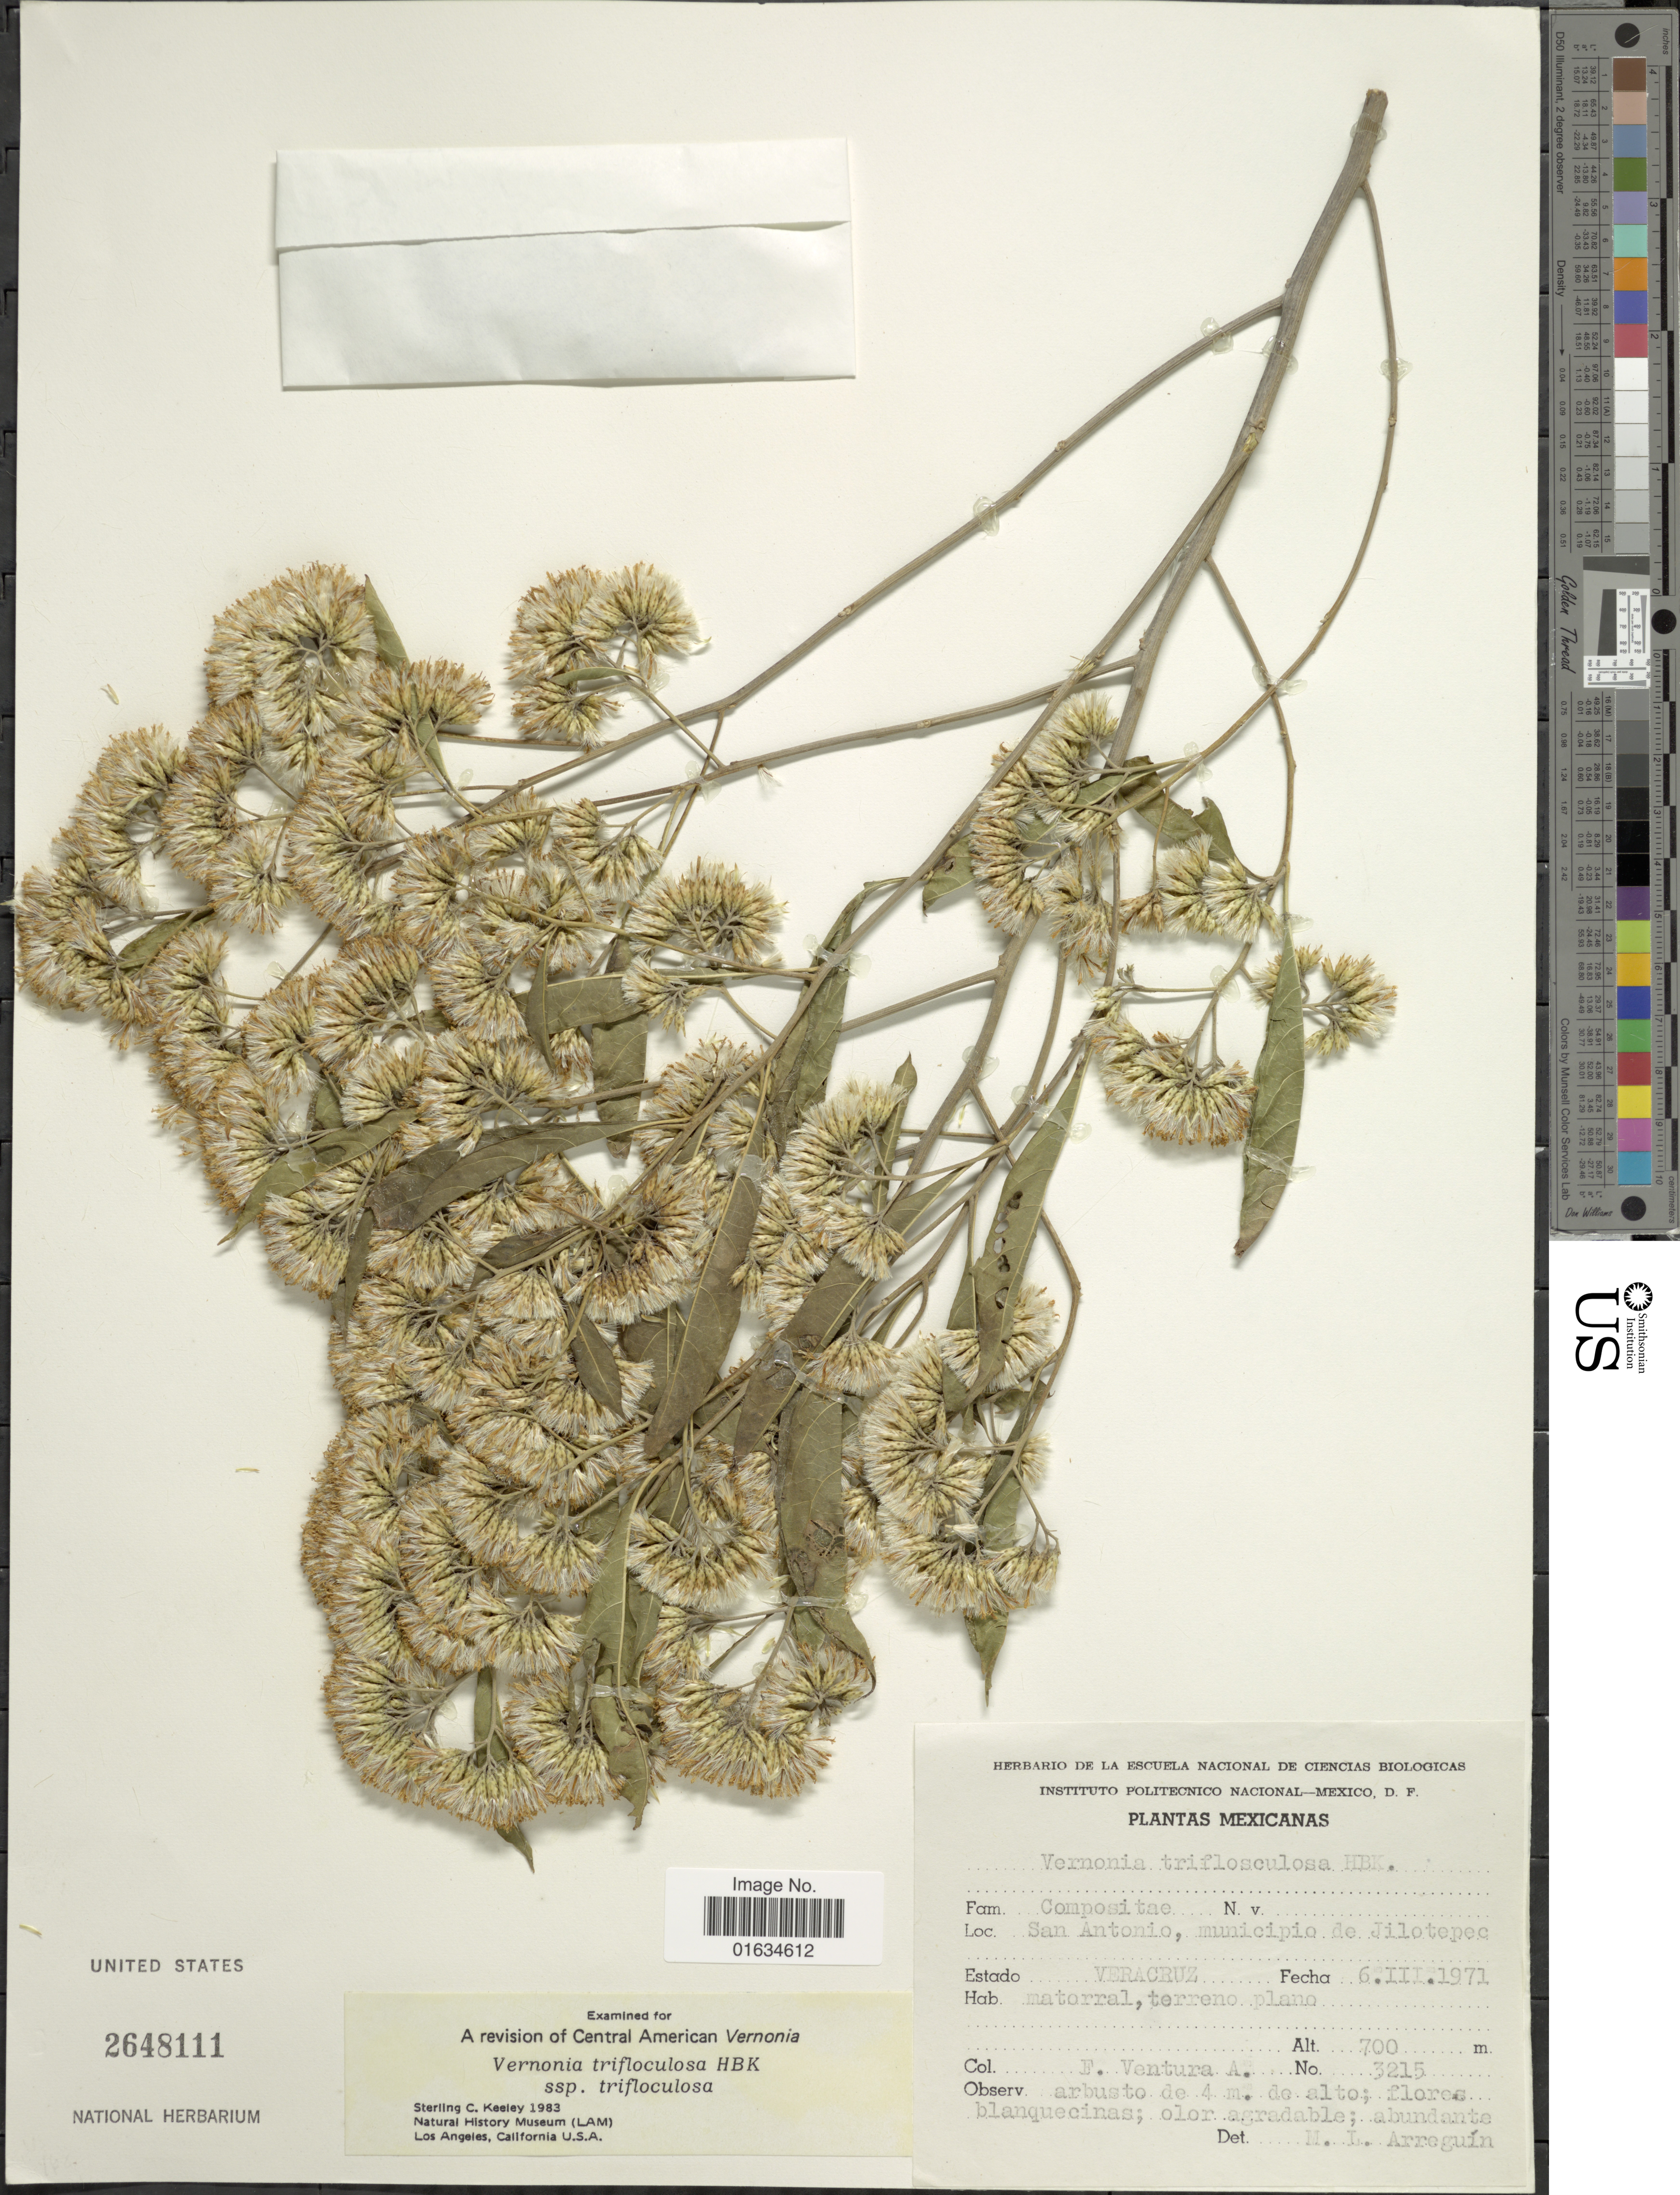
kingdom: Plantae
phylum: Tracheophyta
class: Magnoliopsida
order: Asterales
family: Asteraceae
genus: Eremosis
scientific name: Eremosis triflosculosa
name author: (Kunth) Gleason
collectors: F. Ventura A.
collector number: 3215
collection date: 1971-03-06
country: Mexico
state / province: Veracruz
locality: Vera Cruz, San Antonio, municipio de Jilotepec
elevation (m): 700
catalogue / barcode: US 2648111